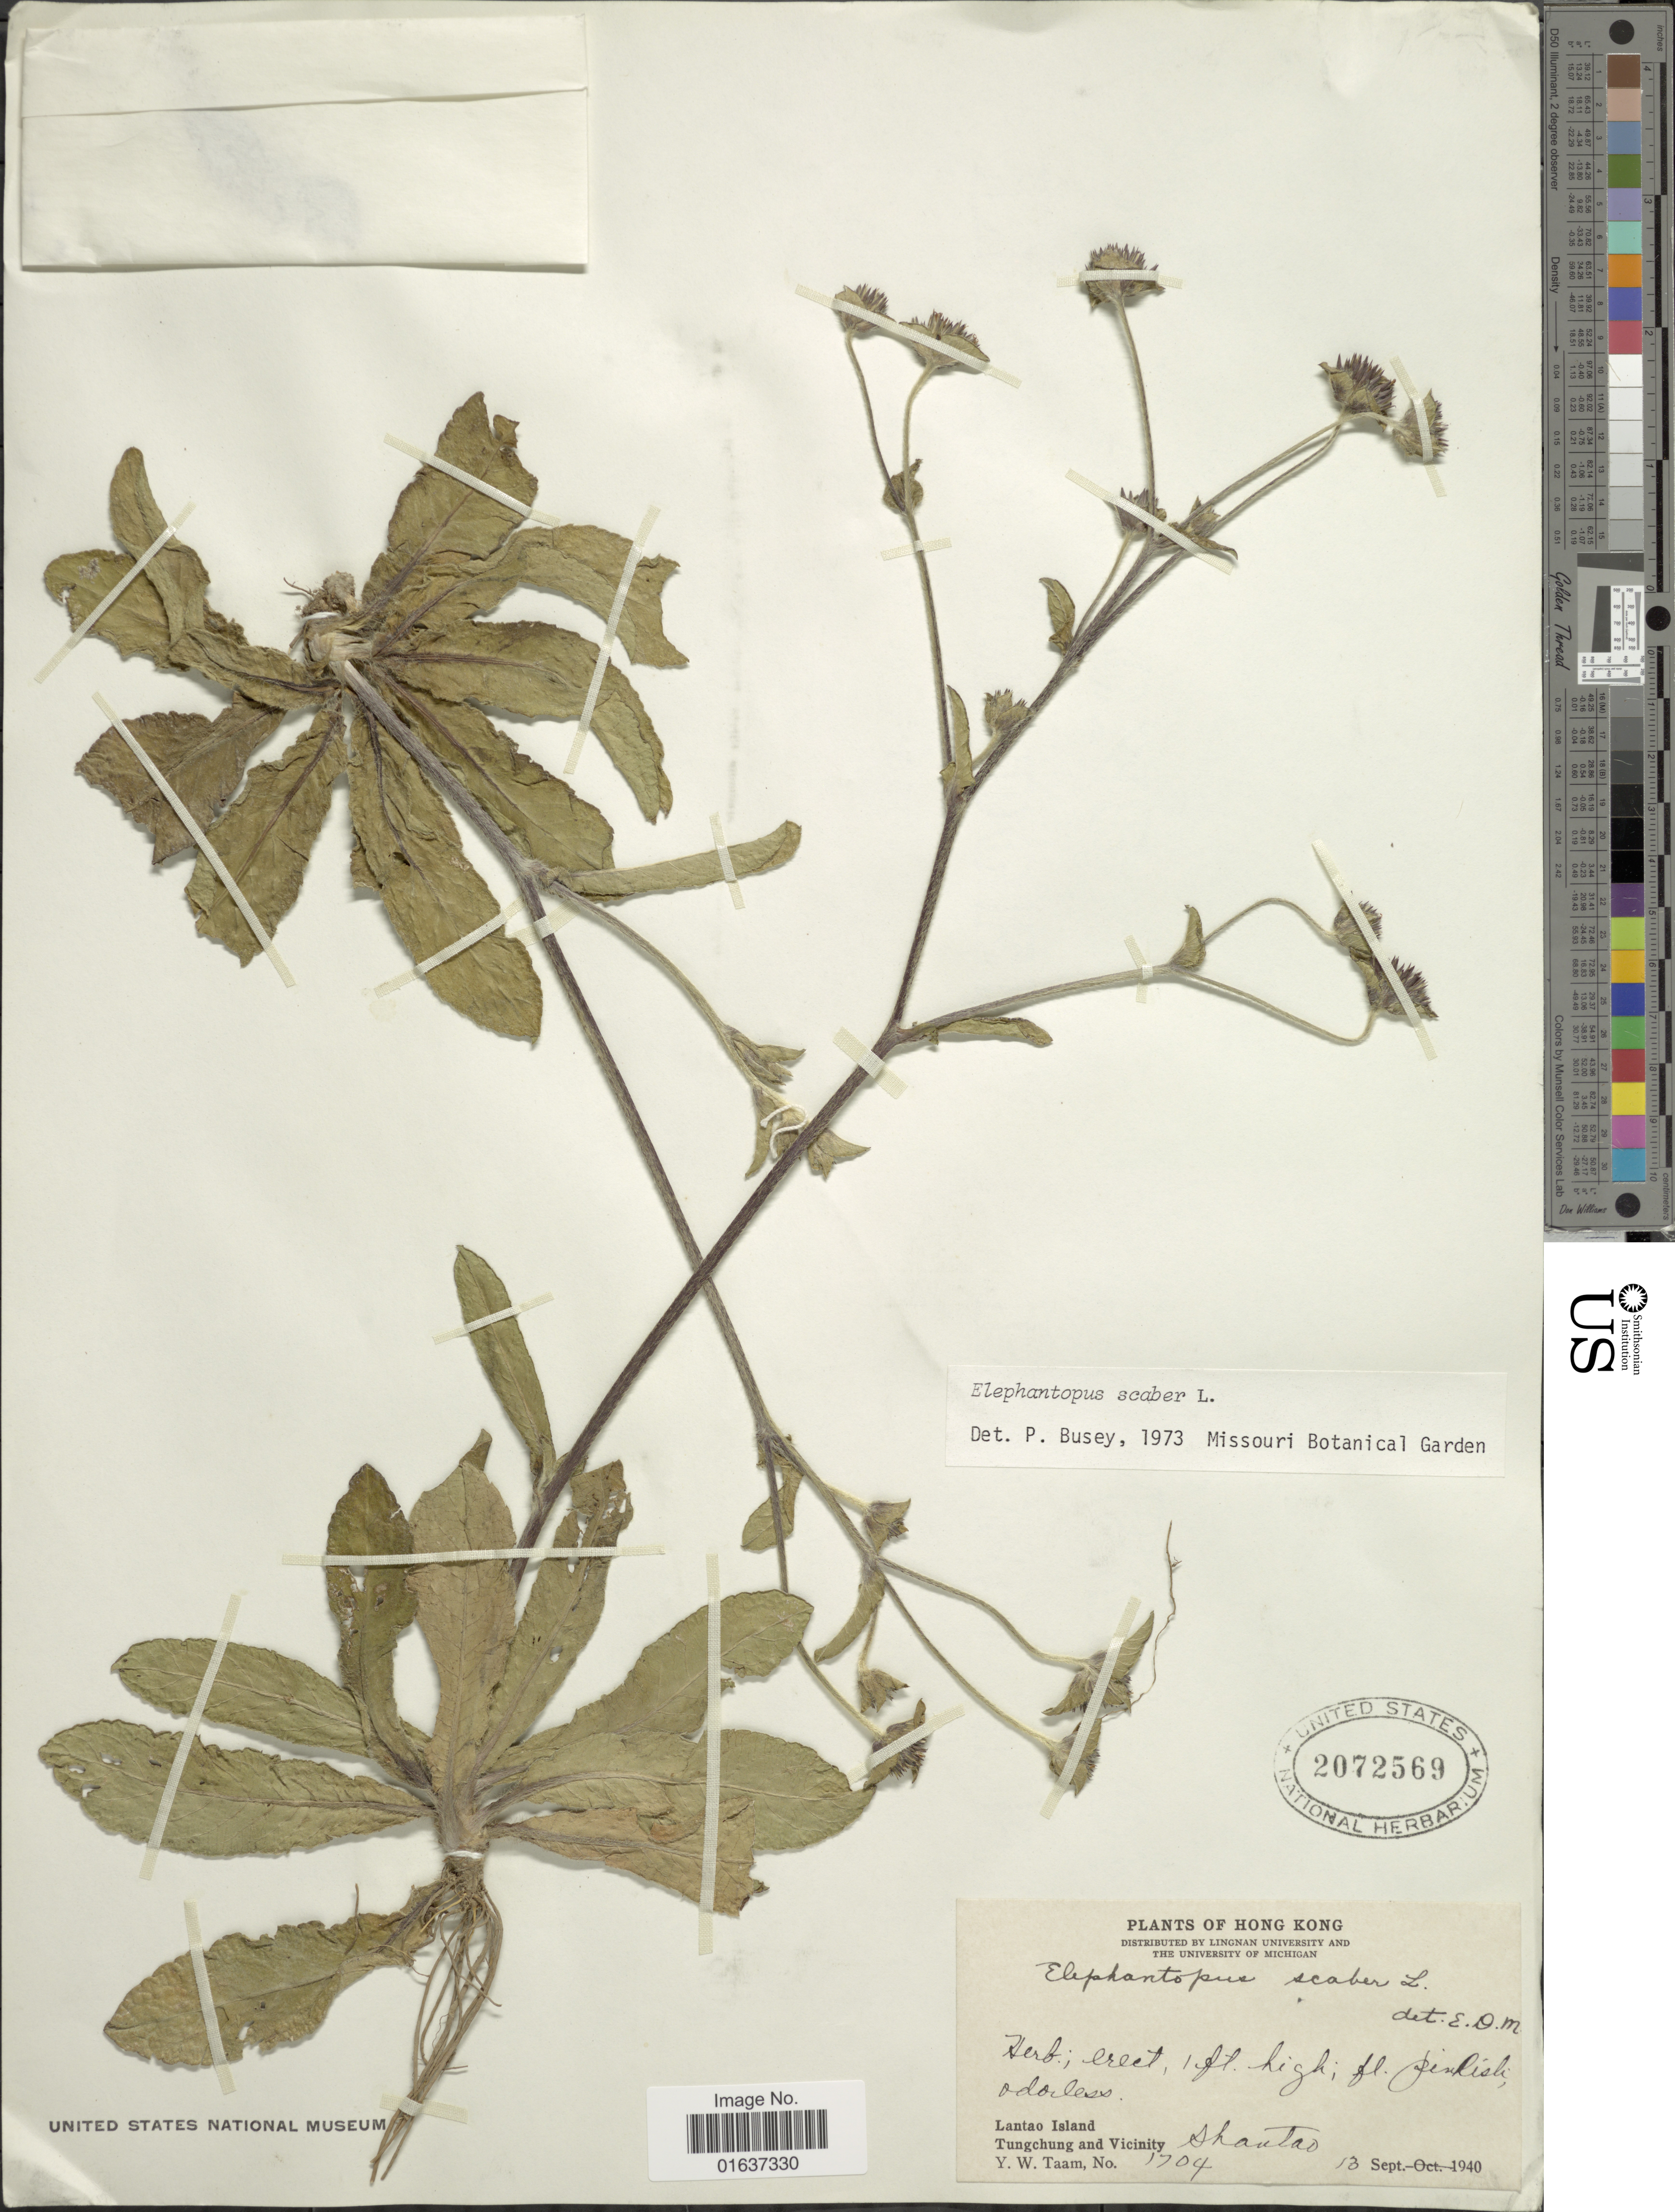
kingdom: Plantae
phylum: Tracheophyta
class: Magnoliopsida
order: Asterales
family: Asteraceae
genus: Elephantopus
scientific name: Elephantopus scaber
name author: L.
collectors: Y. W. Taam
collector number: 1704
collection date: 1940-09-13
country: China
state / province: Hong Kong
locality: Lantao Island, Tungchung and Vicinity Shantao [interpreted]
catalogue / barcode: US 2072569